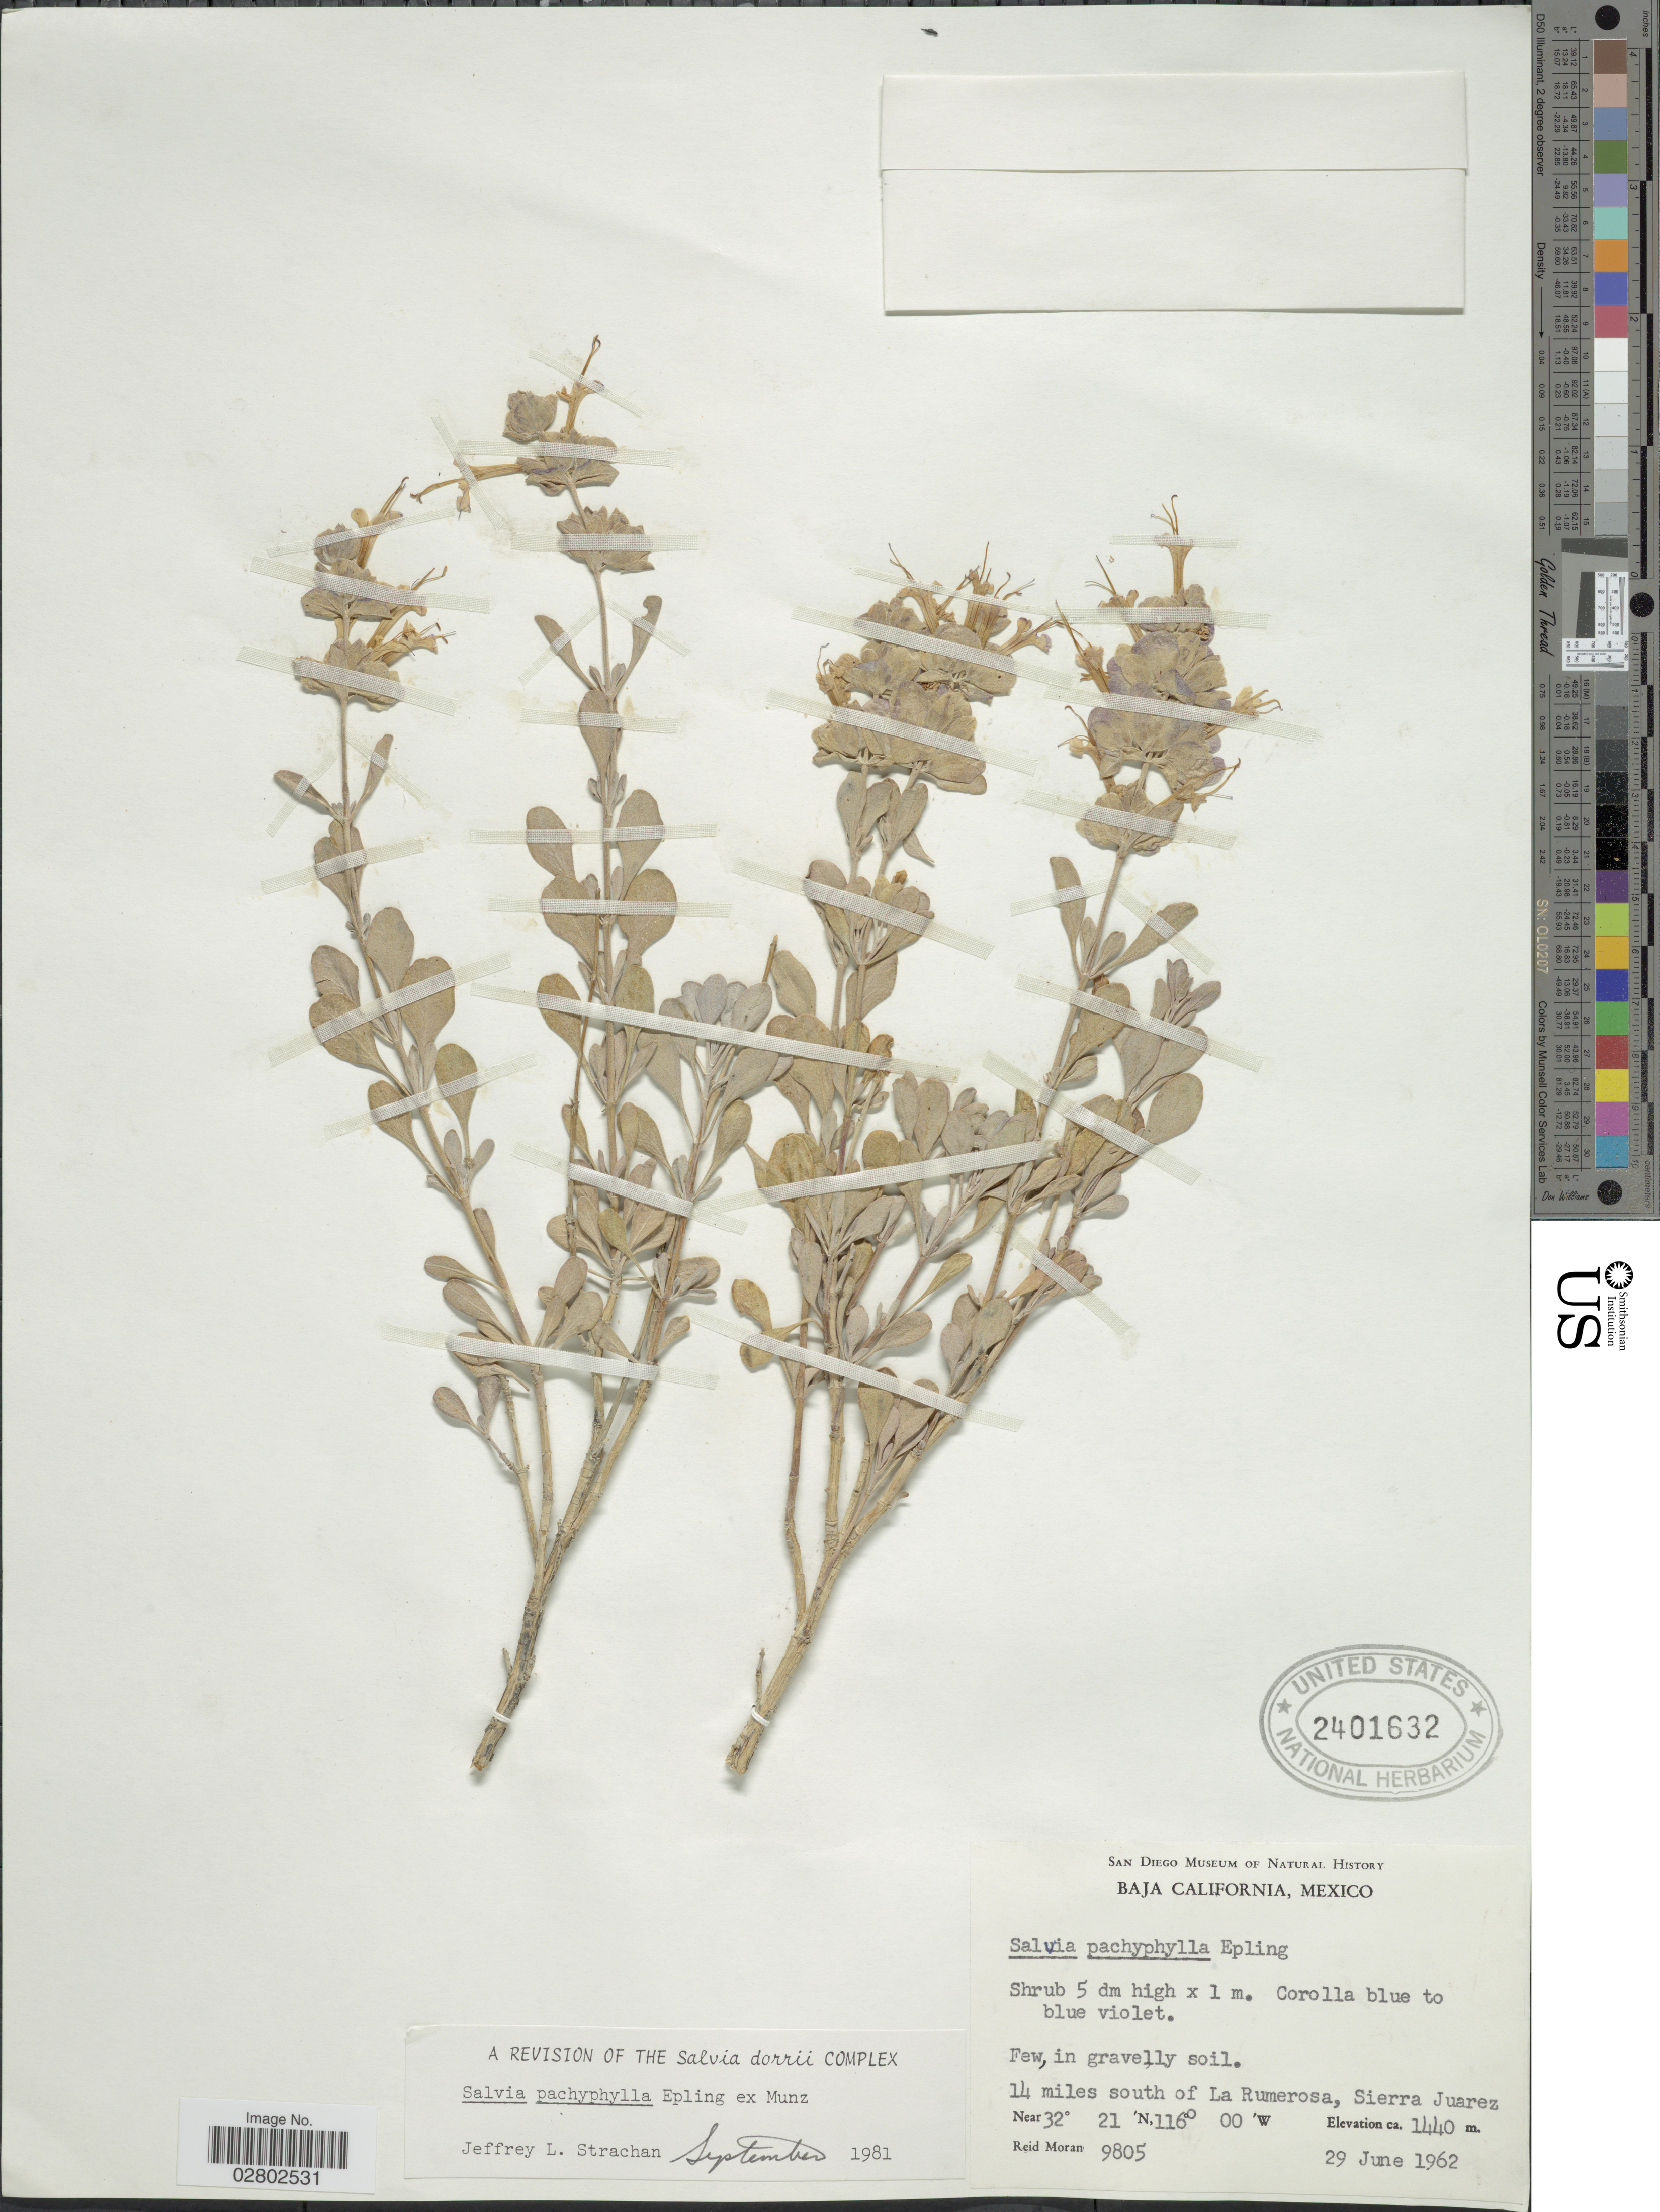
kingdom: Plantae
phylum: Tracheophyta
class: Magnoliopsida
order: Lamiales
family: Lamiaceae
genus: Salvia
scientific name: Salvia pachyphylla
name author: Epling ex Munz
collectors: R. V. Moran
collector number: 9805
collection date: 1962-06-29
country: Mexico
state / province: Baja California Norte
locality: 14 miles south of La Rumerosa, Sierra Juarez.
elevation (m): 1440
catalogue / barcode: US 2401632